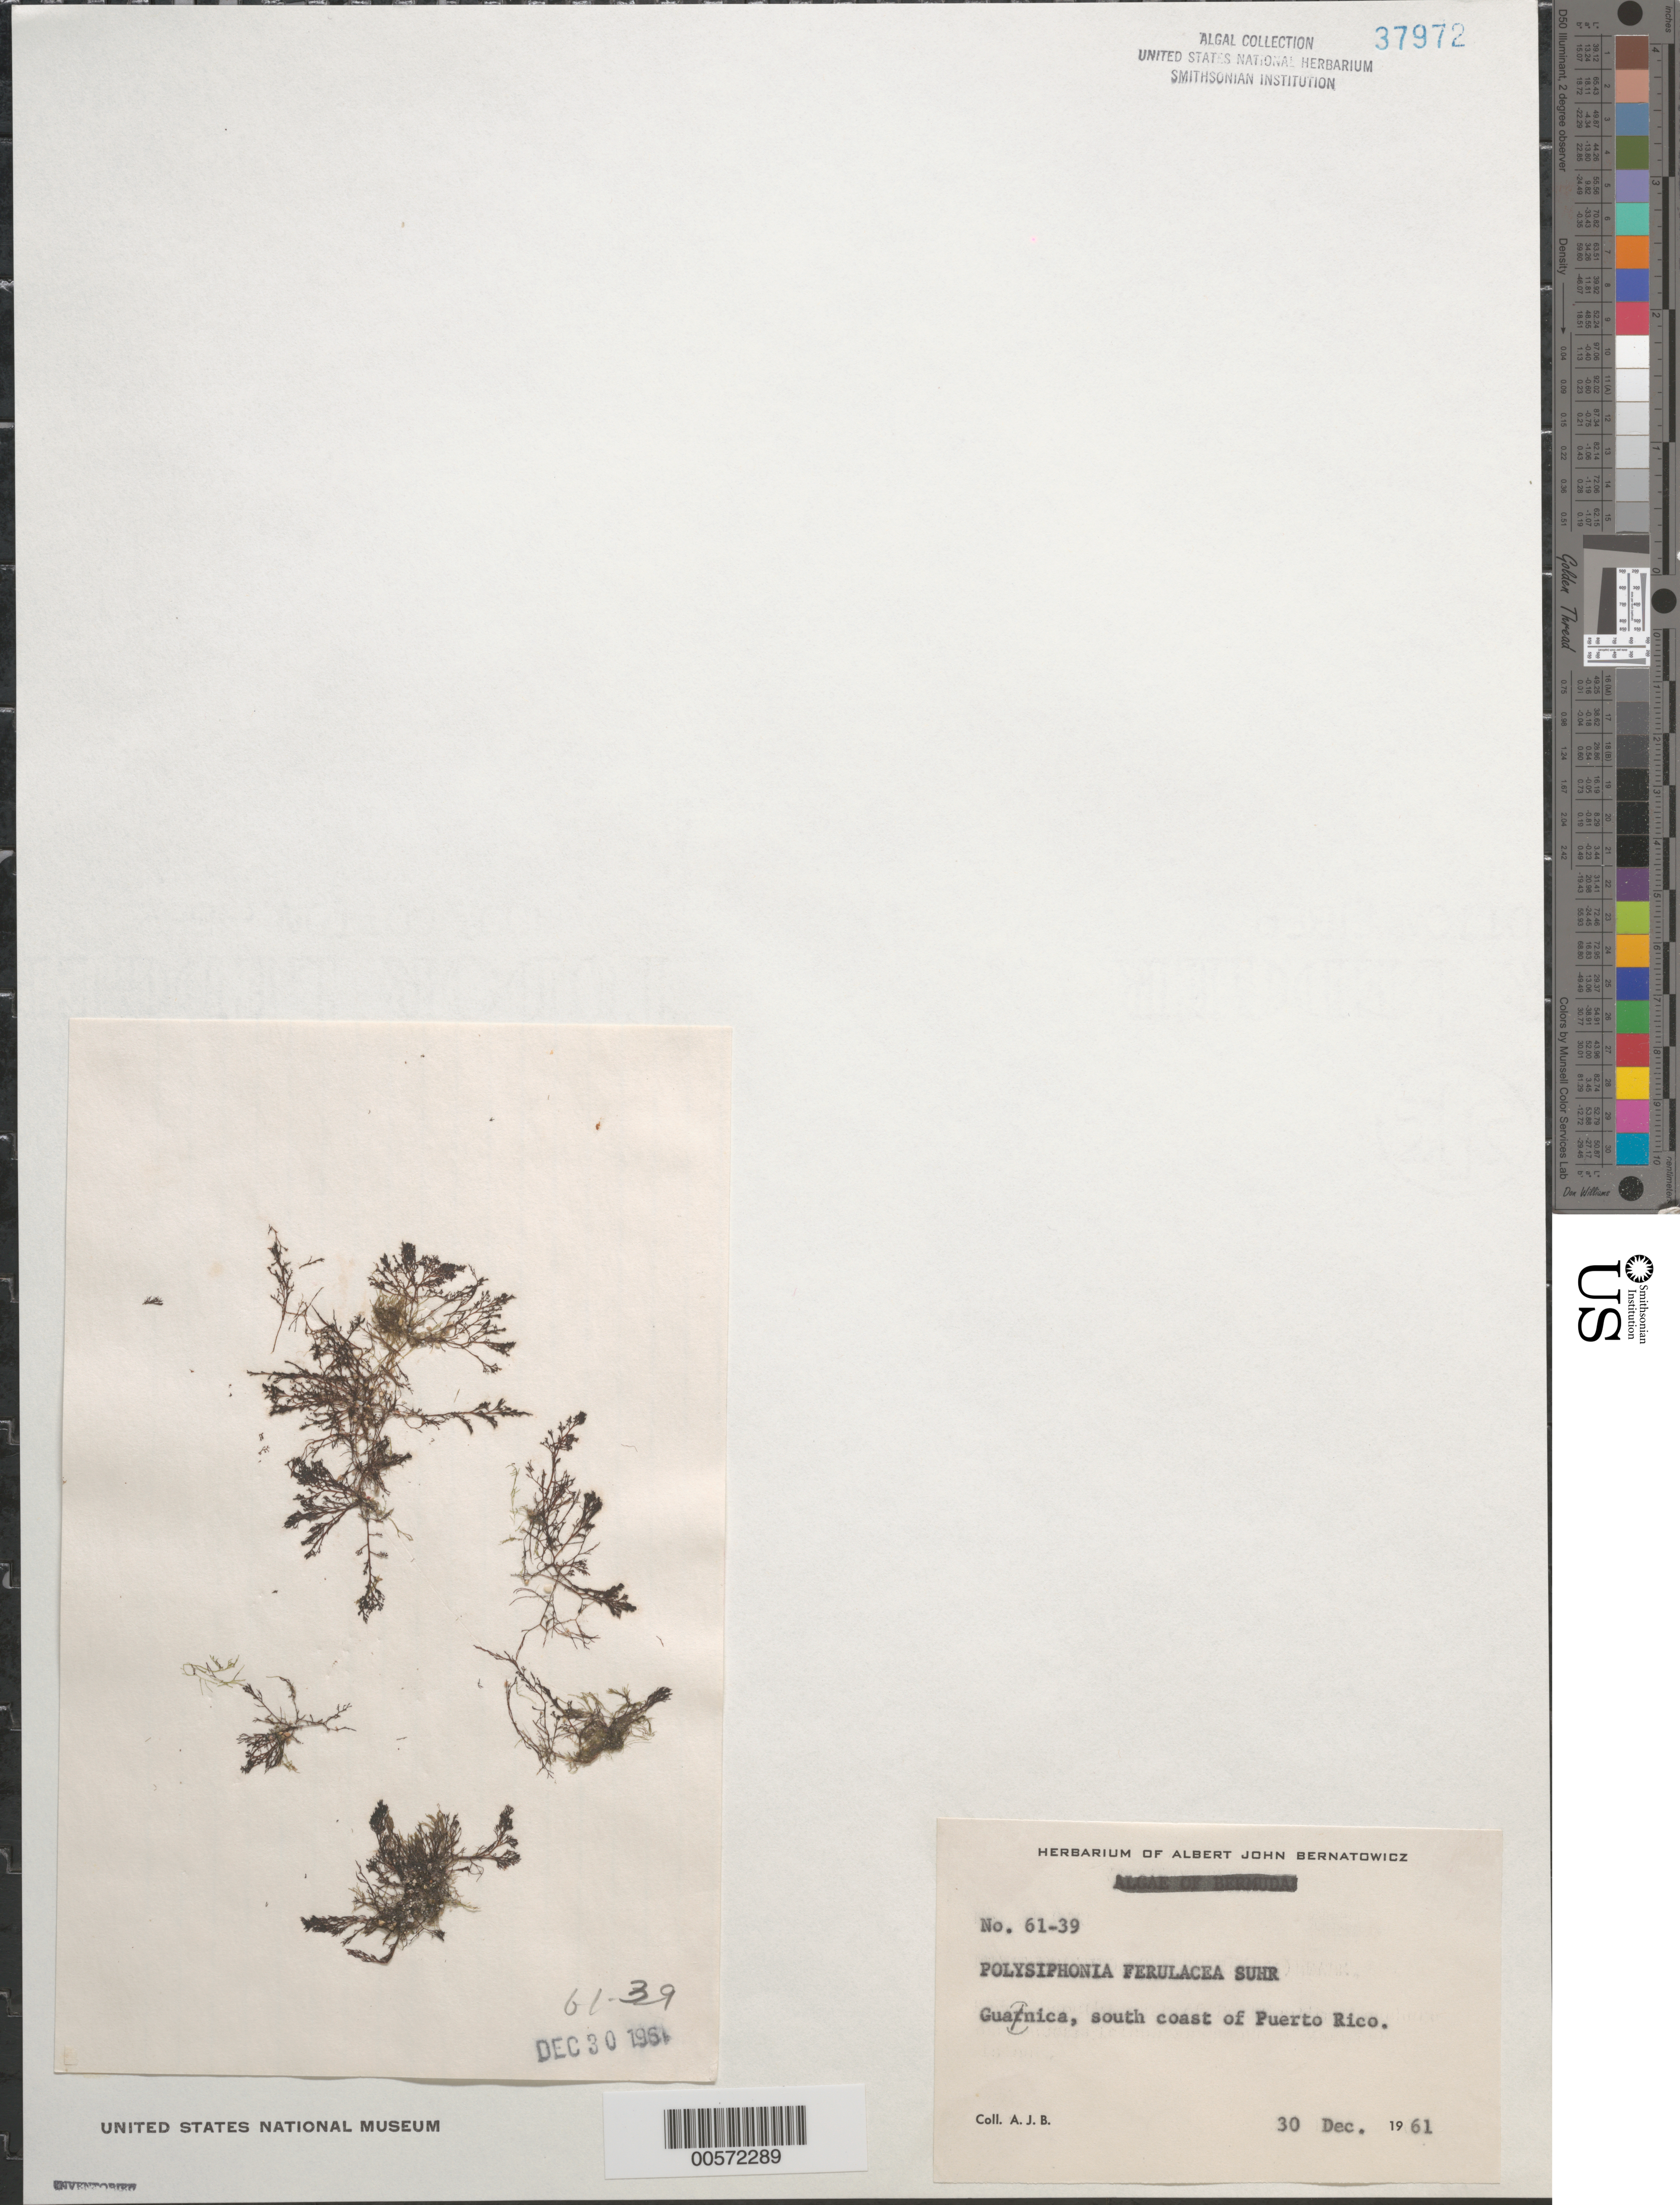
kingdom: Plantae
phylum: Rhodophyta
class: Florideophyceae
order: Ceramiales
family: Rhodomelaceae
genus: Melanothamnus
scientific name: Melanothamnus ferulaceus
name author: (Suhr ex J. Agardh) Diaz-Tapia & Maggs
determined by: Algae name updating Project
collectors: A. Bernatowicz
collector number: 61-39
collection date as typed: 30 Dec 1961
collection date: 1961-12-30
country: Puerto Rico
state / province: Guanica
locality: Guanica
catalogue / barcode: US 37972